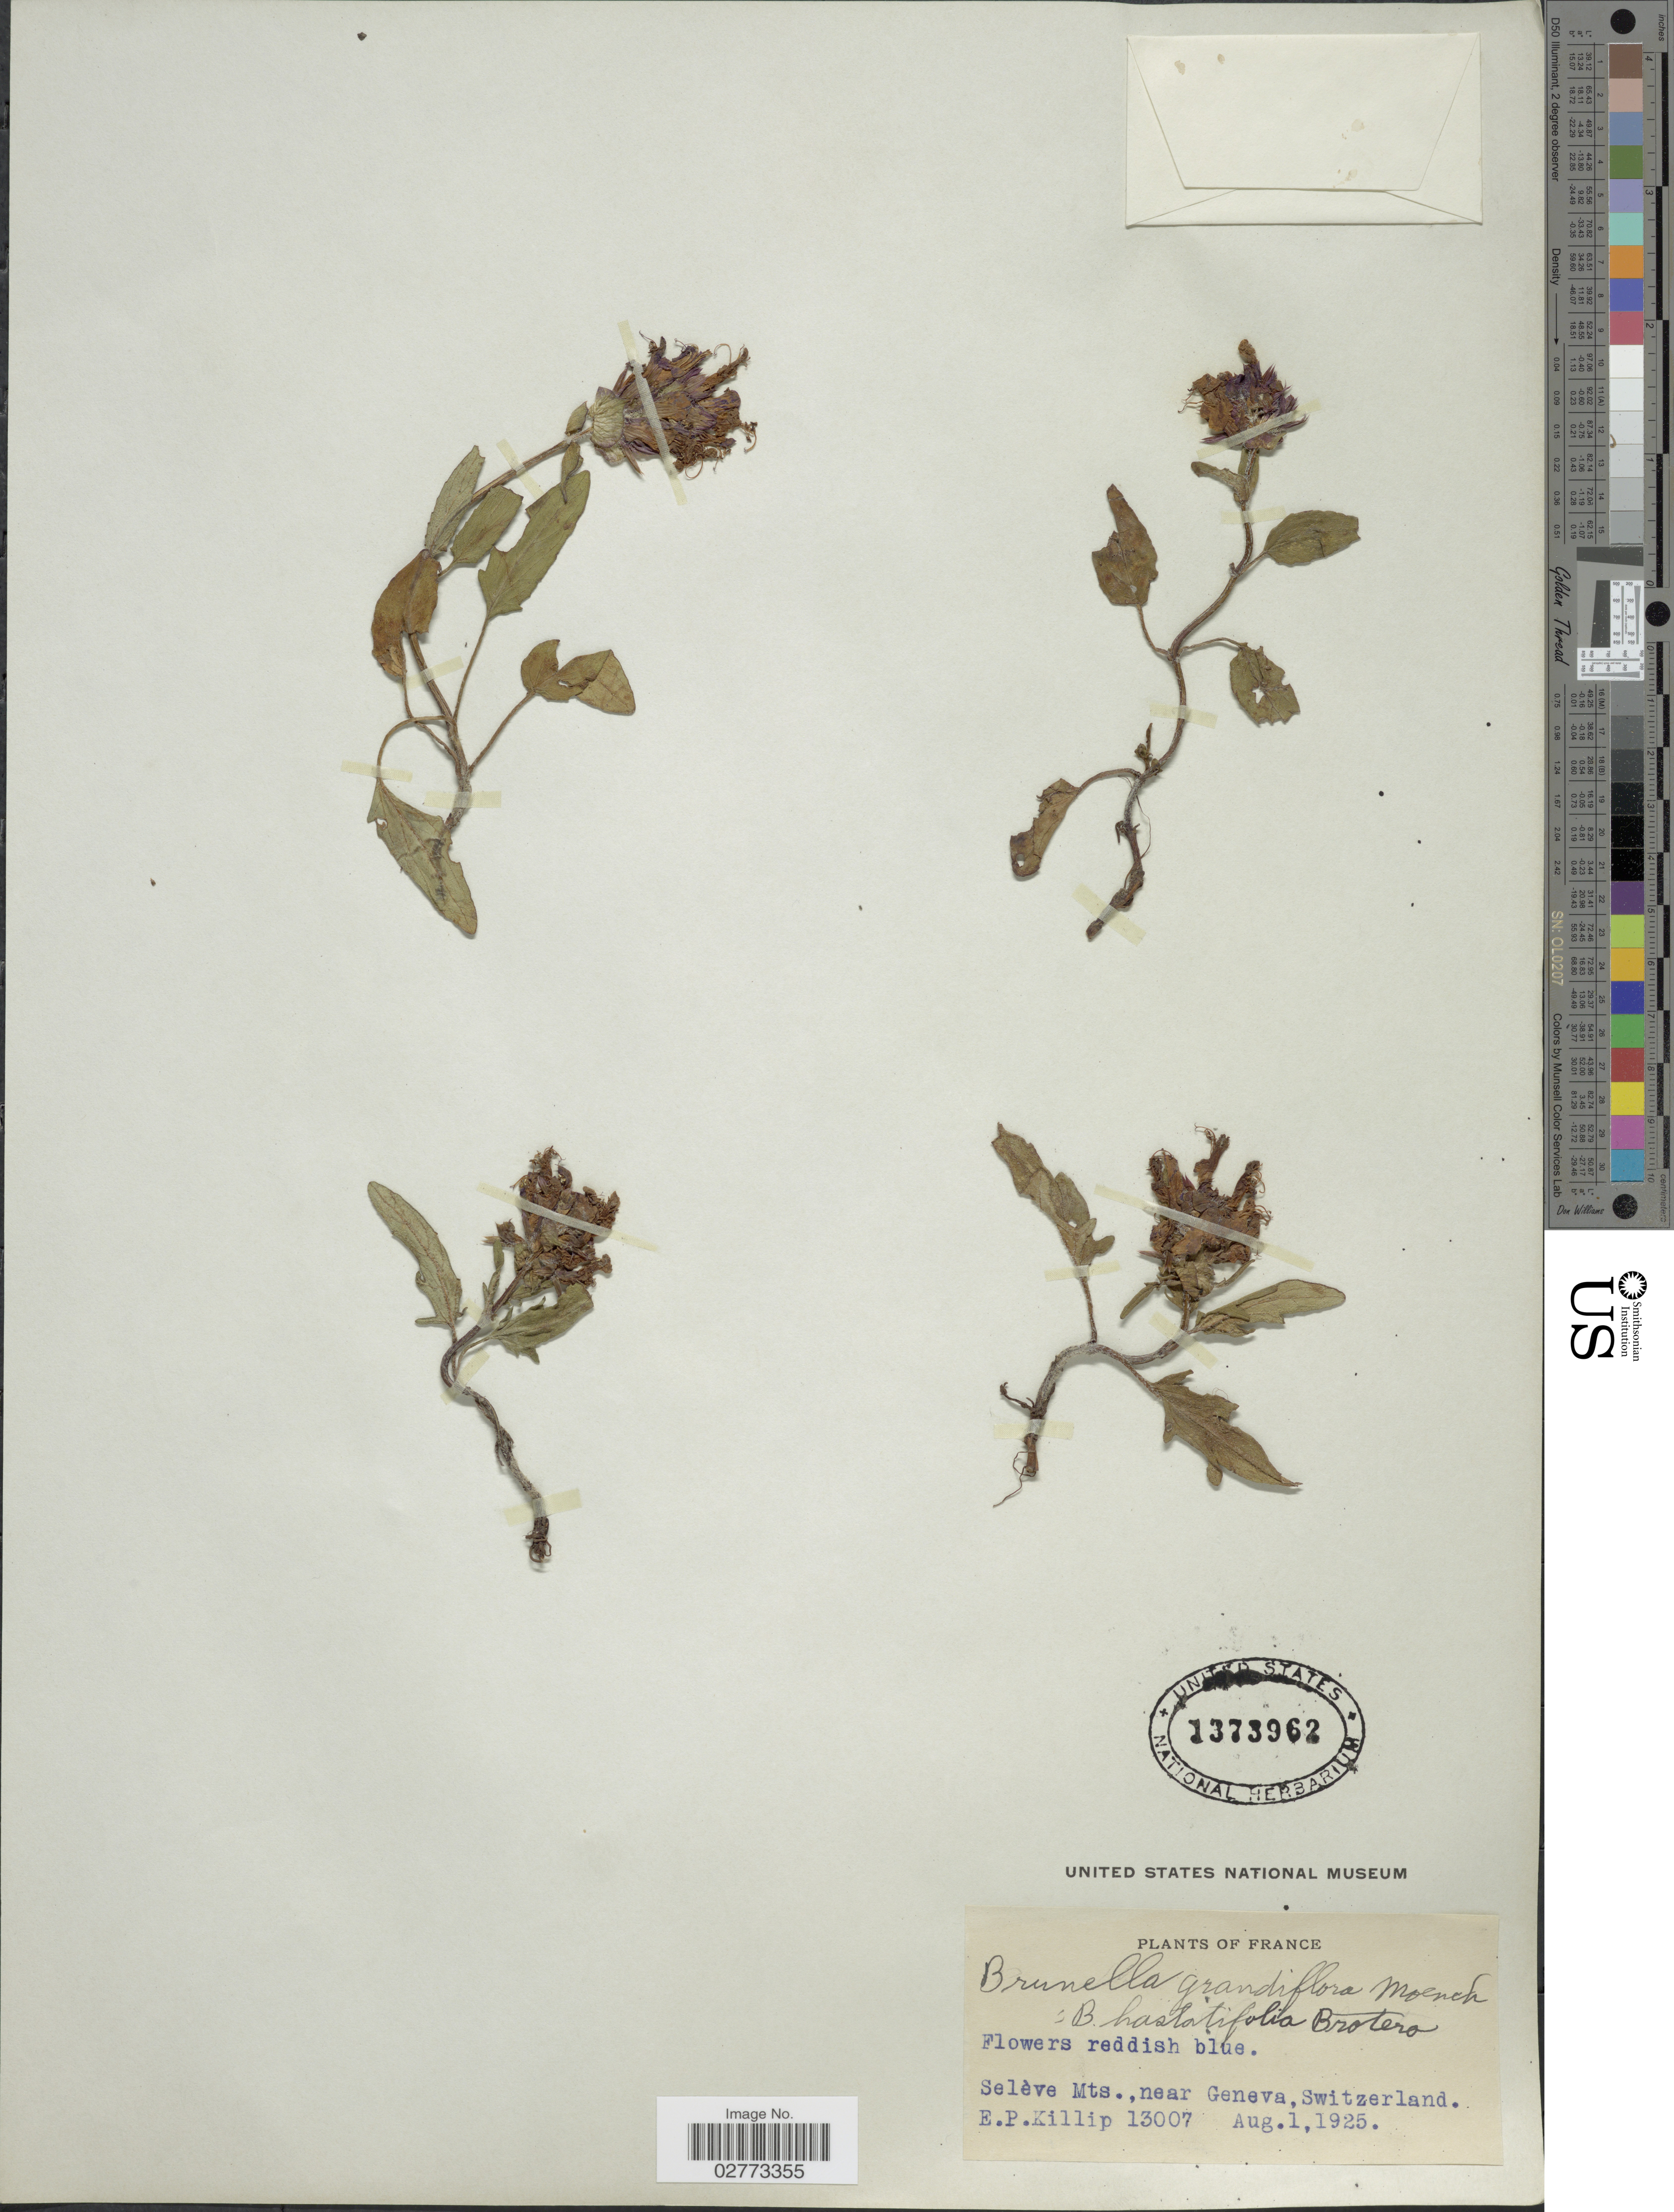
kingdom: Plantae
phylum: Tracheophyta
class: Magnoliopsida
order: Lamiales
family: Lamiaceae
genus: Prunella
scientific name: Prunella grandiflora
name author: (L.) Turra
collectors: E. P. Killip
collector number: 13007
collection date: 1925-08-01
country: France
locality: Selève Mts., near Geneva, Switzerland.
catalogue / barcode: US 1373962